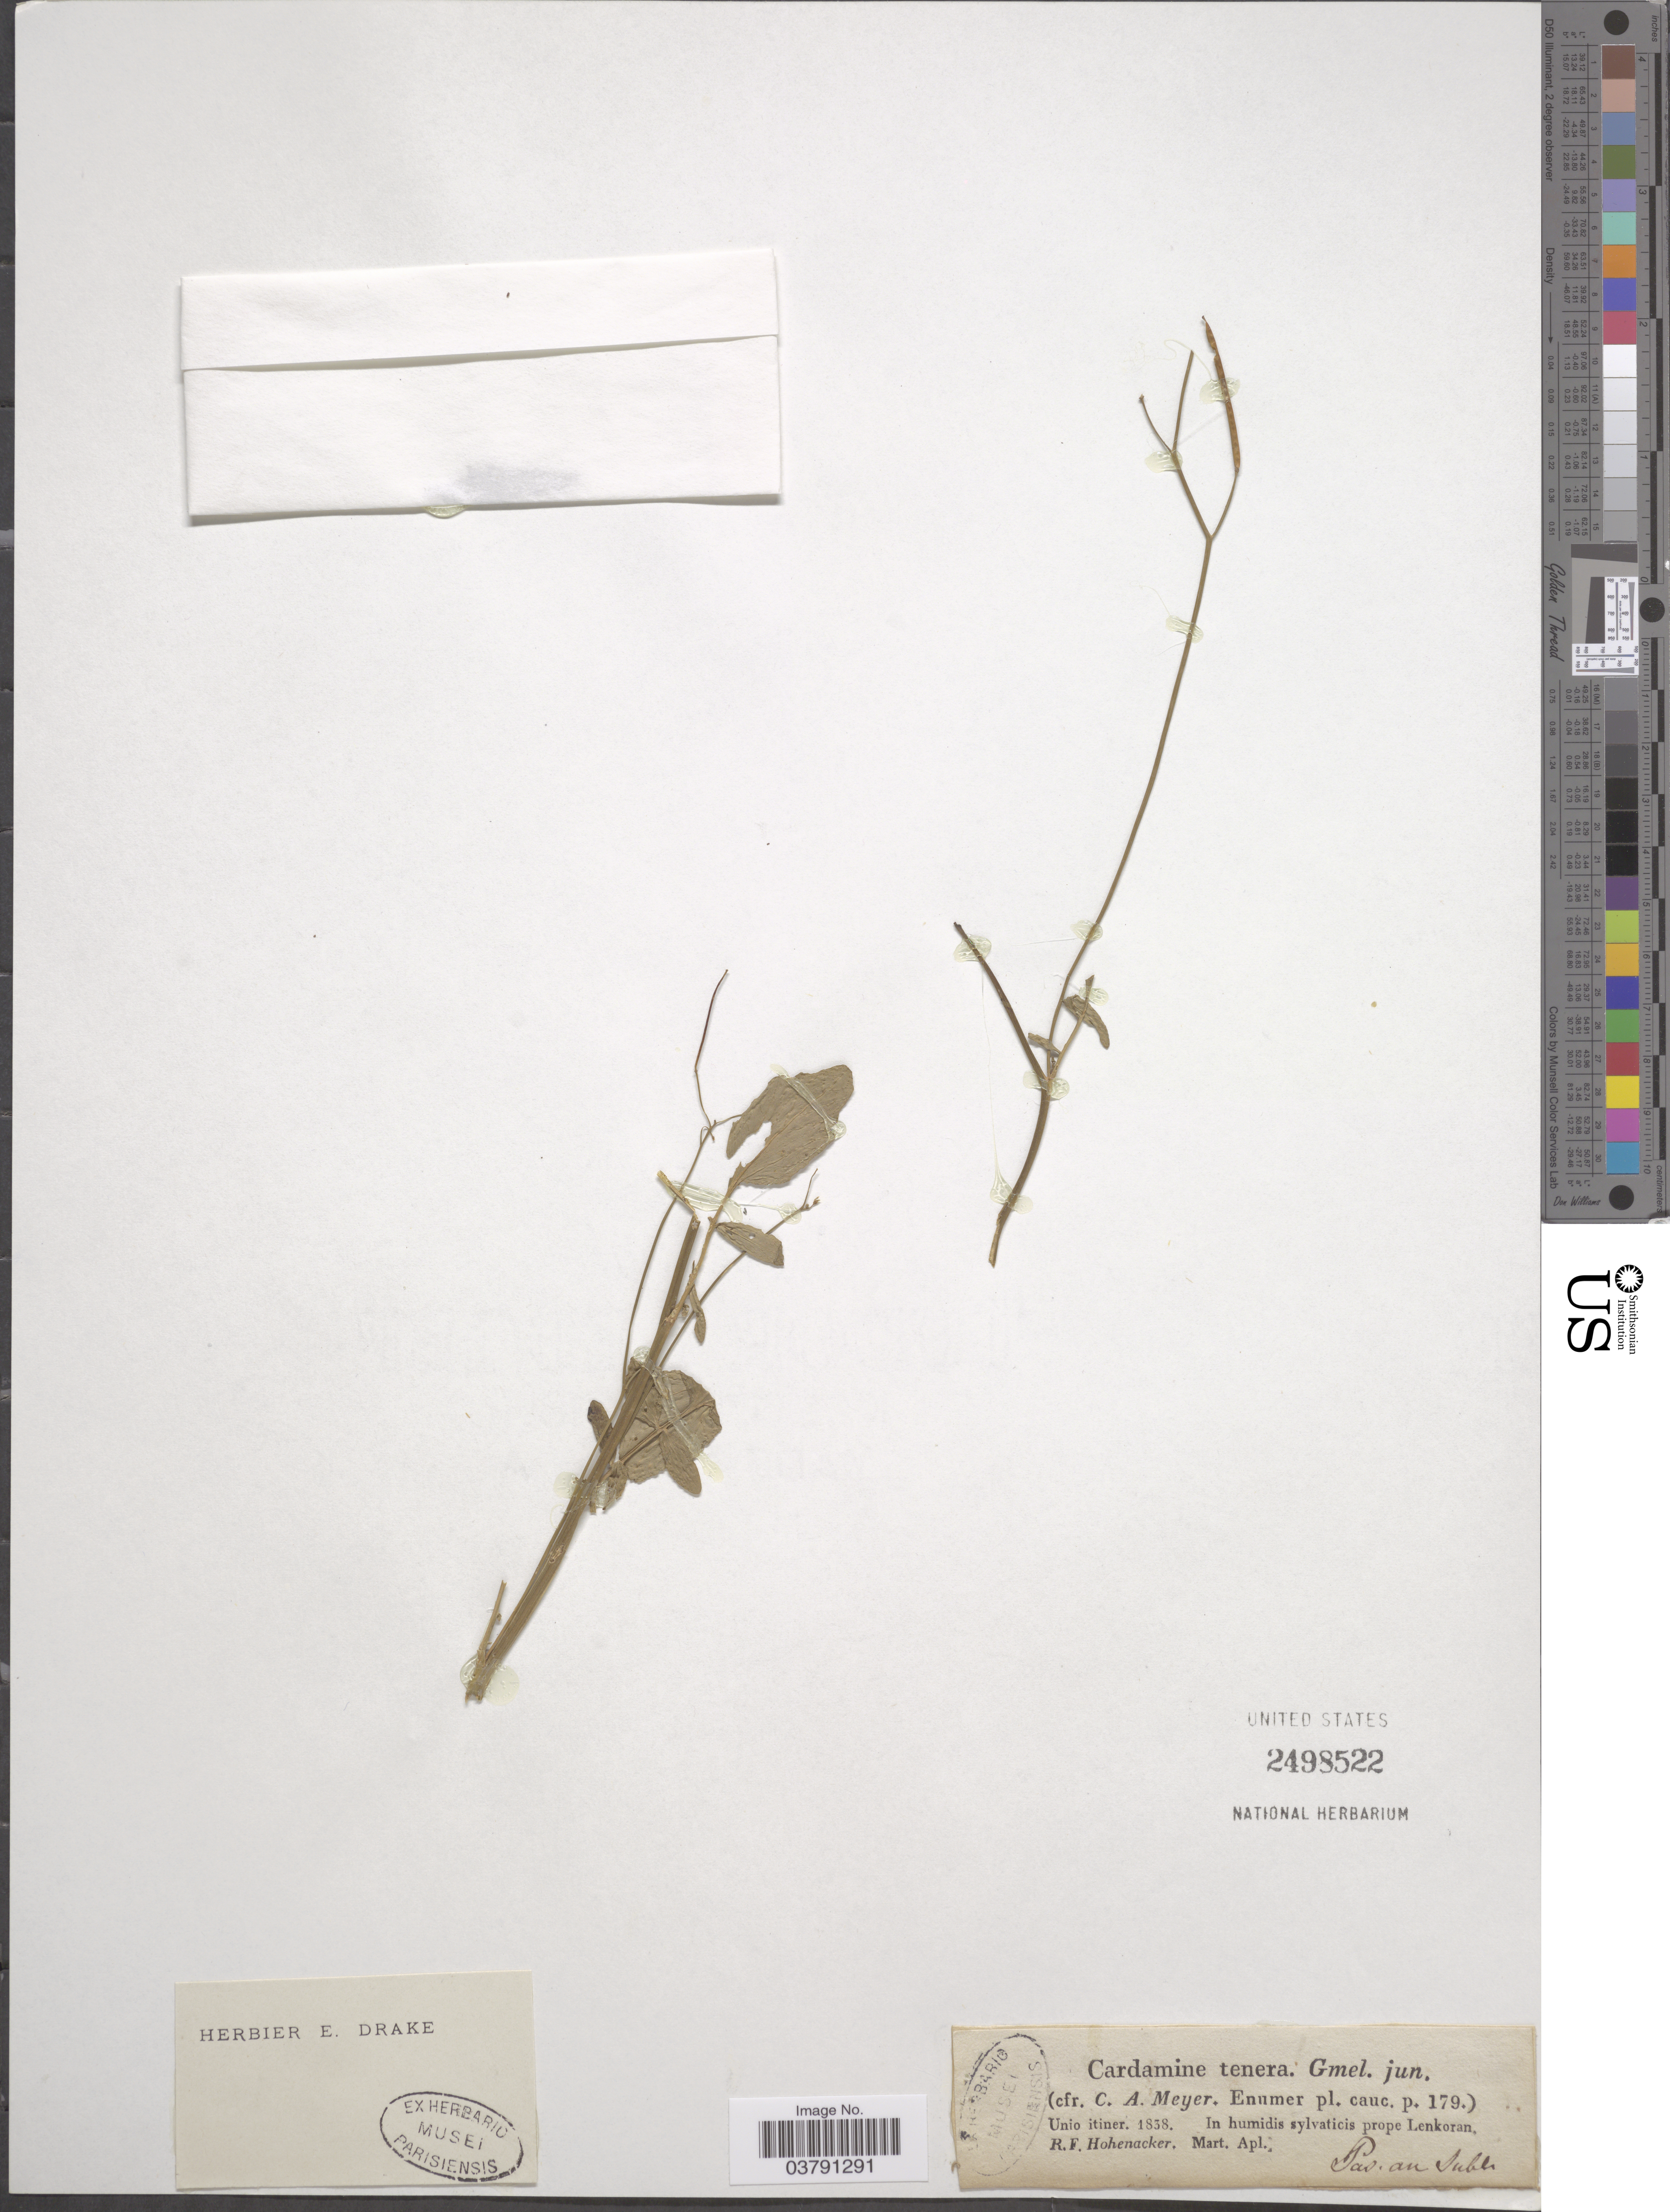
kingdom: Plantae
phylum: Tracheophyta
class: Magnoliopsida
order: Brassicales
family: Brassicaceae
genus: Cardamine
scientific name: Cardamine tenera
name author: S.G. Gmel. & C.A. Mey.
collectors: R. F. Hohenacker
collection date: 1838-03/1838-04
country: Azerbaijan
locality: In humidis sylvaticis prope Lenkaran, Pao au Subl. [interpreted]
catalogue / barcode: US 2498522